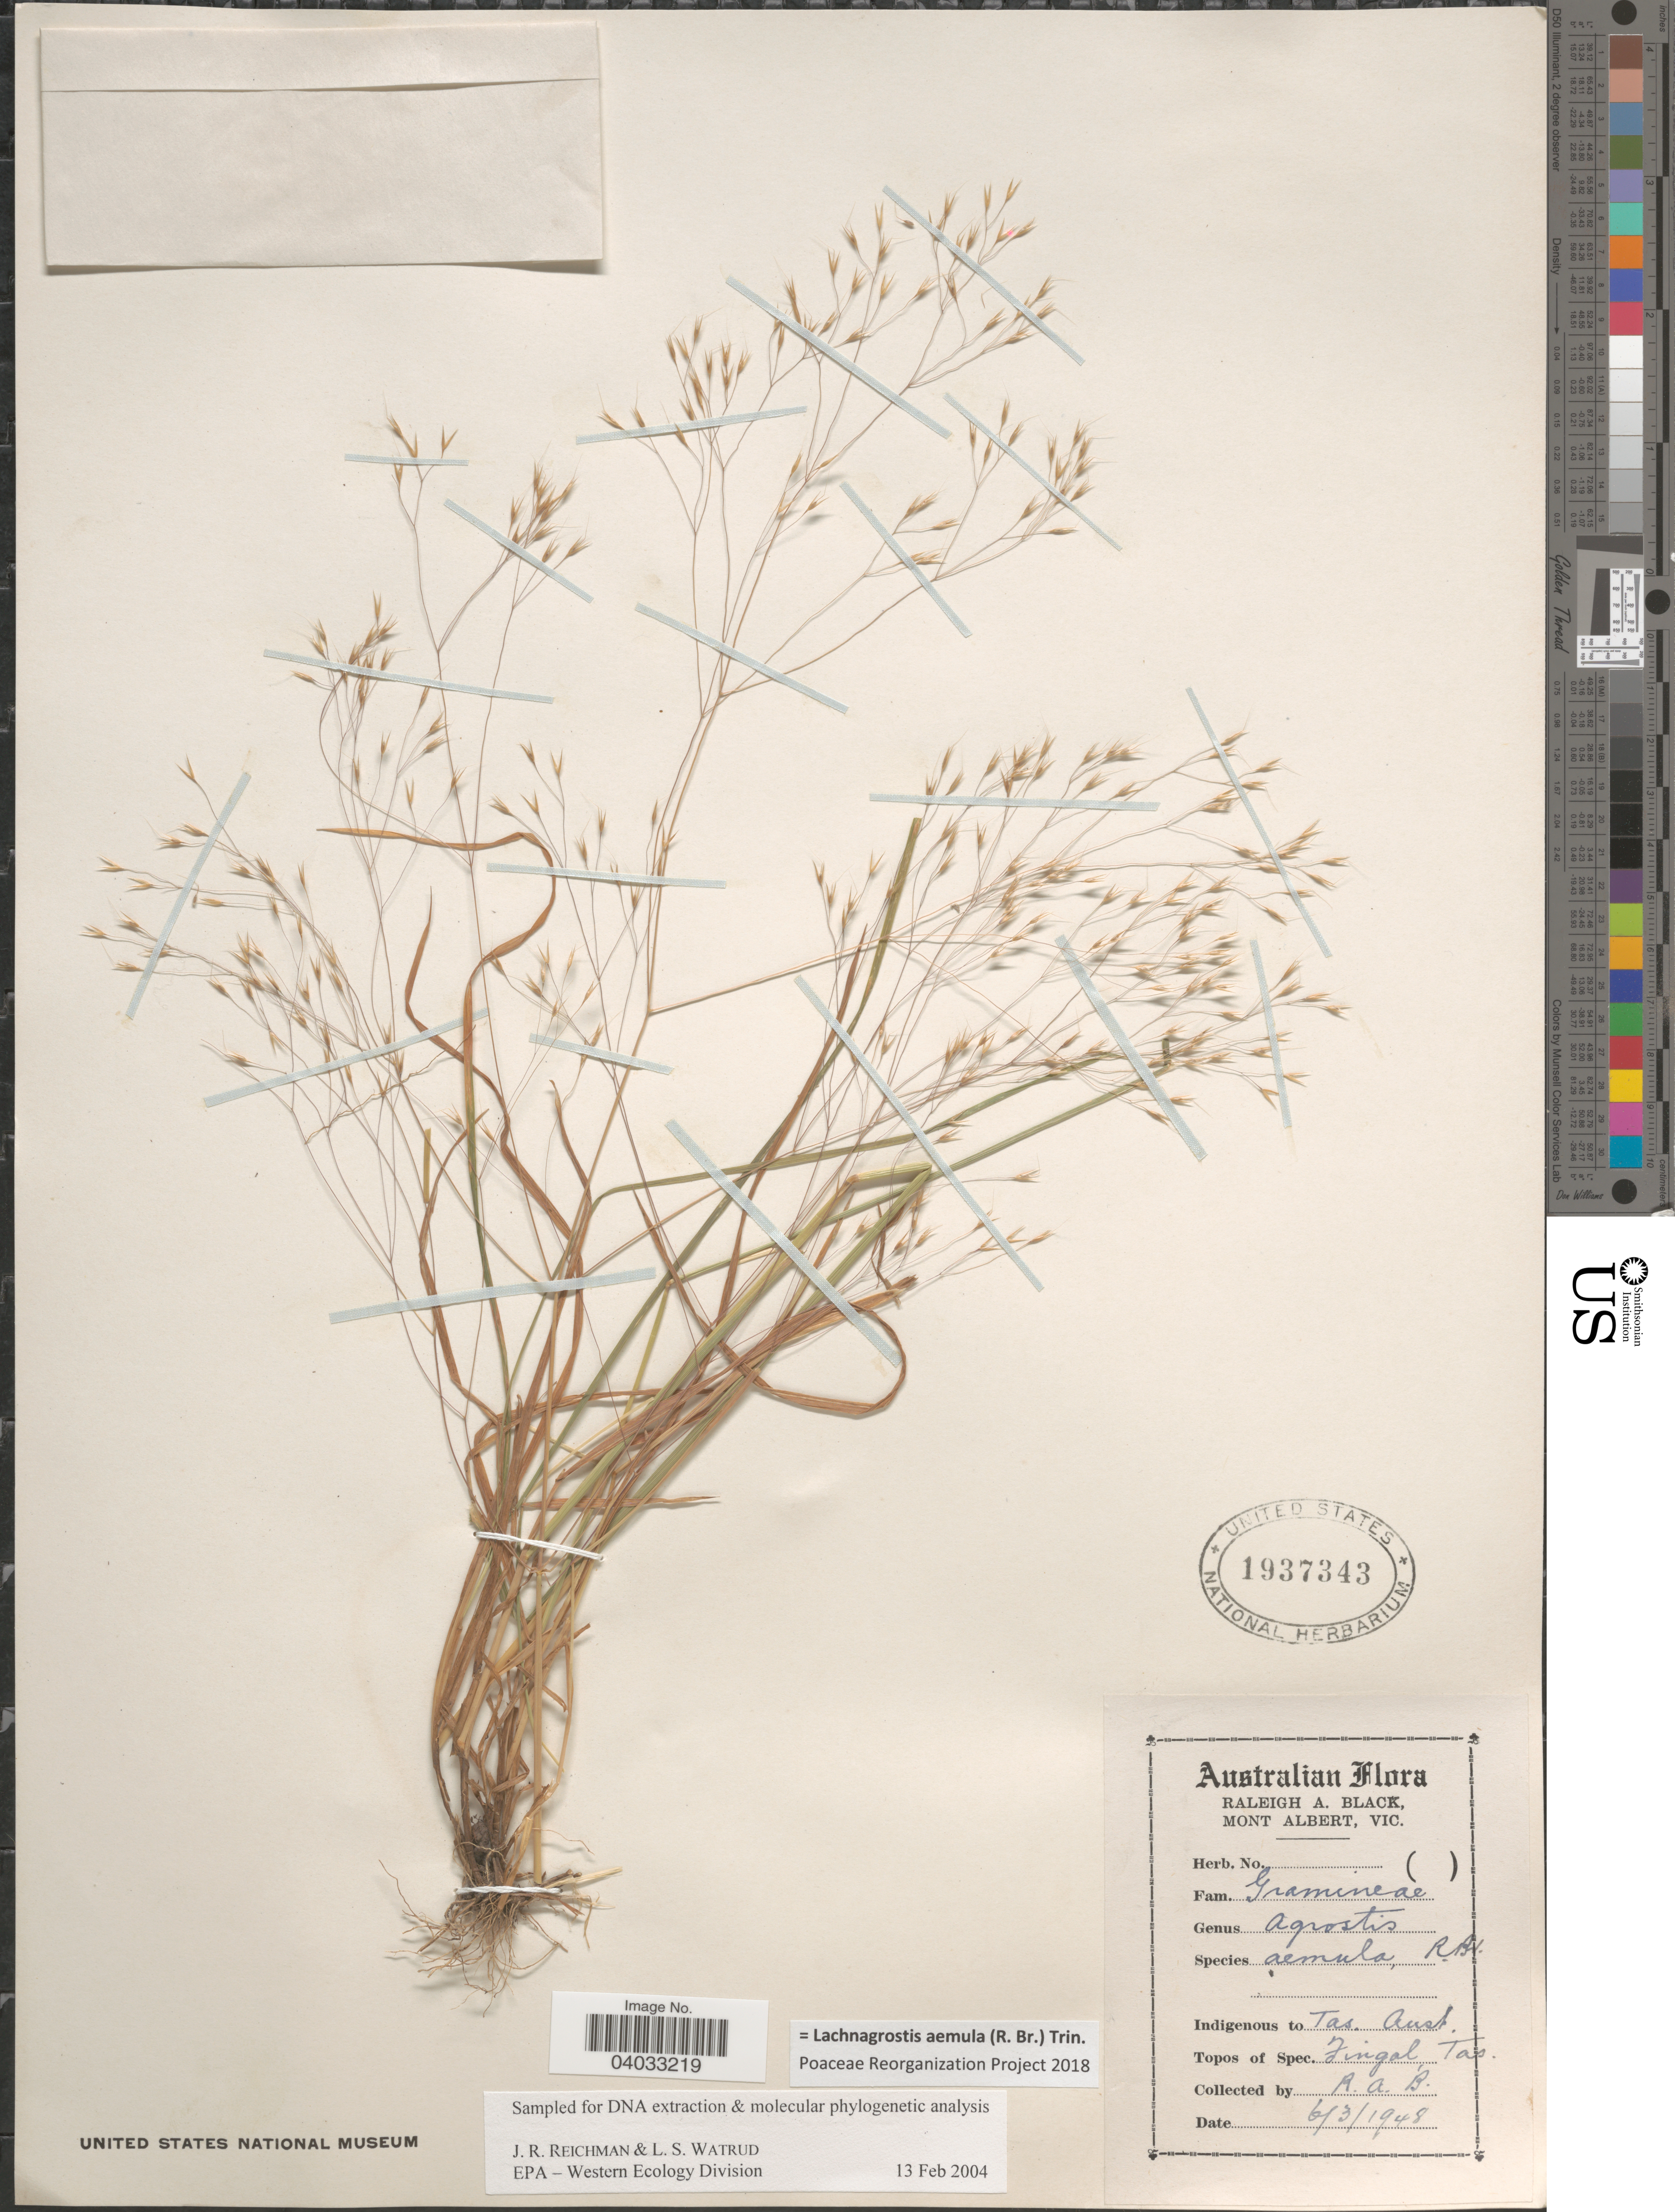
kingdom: Plantae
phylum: Tracheophyta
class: Liliopsida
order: Poales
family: Poaceae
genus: Lachnagrostis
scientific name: Lachnagrostis aemula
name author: (R. Br.) Trin.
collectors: R. A. Black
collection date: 1948-03-06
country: Australia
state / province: Tasmania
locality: Fingal, Tas.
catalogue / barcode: US 1937343